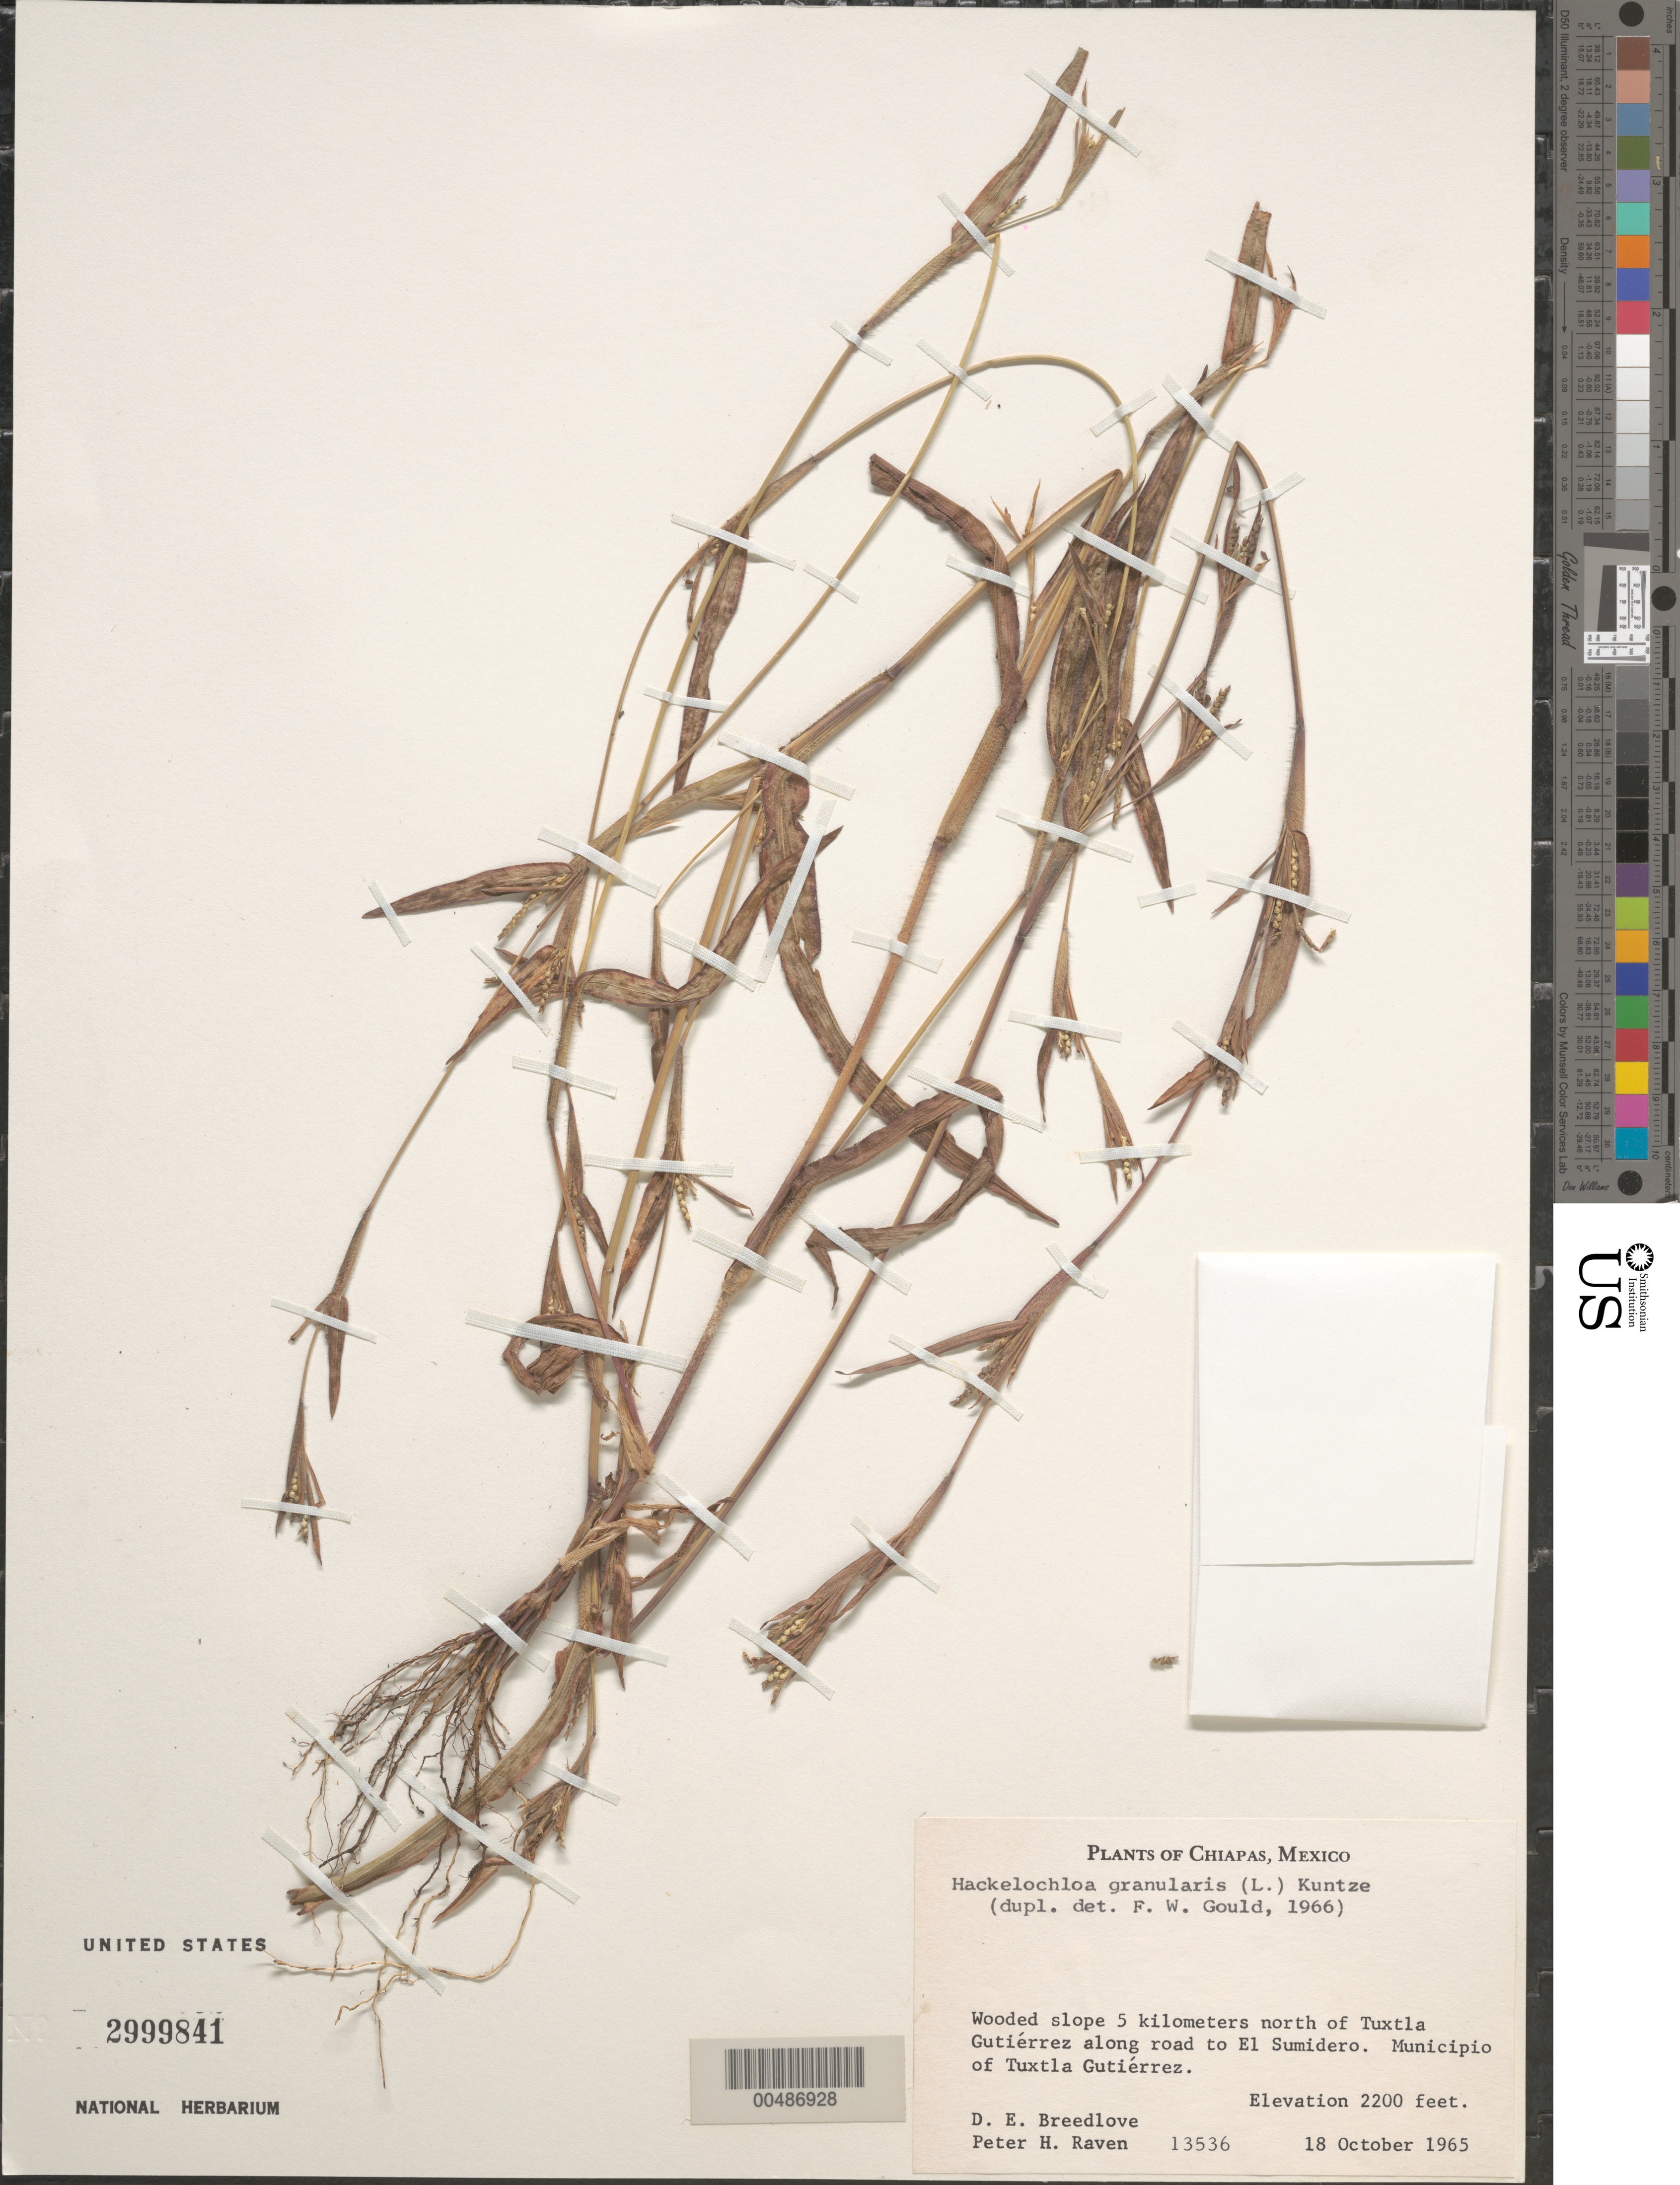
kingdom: Plantae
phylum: Tracheophyta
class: Liliopsida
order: Poales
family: Poaceae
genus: Hackelochloa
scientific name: Hackelochloa granularis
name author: (L.) Kuntze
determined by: Gould, F. W.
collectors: D. E. Breedlove & P. H. Raven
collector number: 13536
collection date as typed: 18 Oct 1965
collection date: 1965-10-18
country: Mexico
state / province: Chiapas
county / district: Tuxtla Gutiérrez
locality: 5 km N of Tuxtla Gutiérrez along rd to El Sumidero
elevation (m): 671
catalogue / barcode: US 2999841